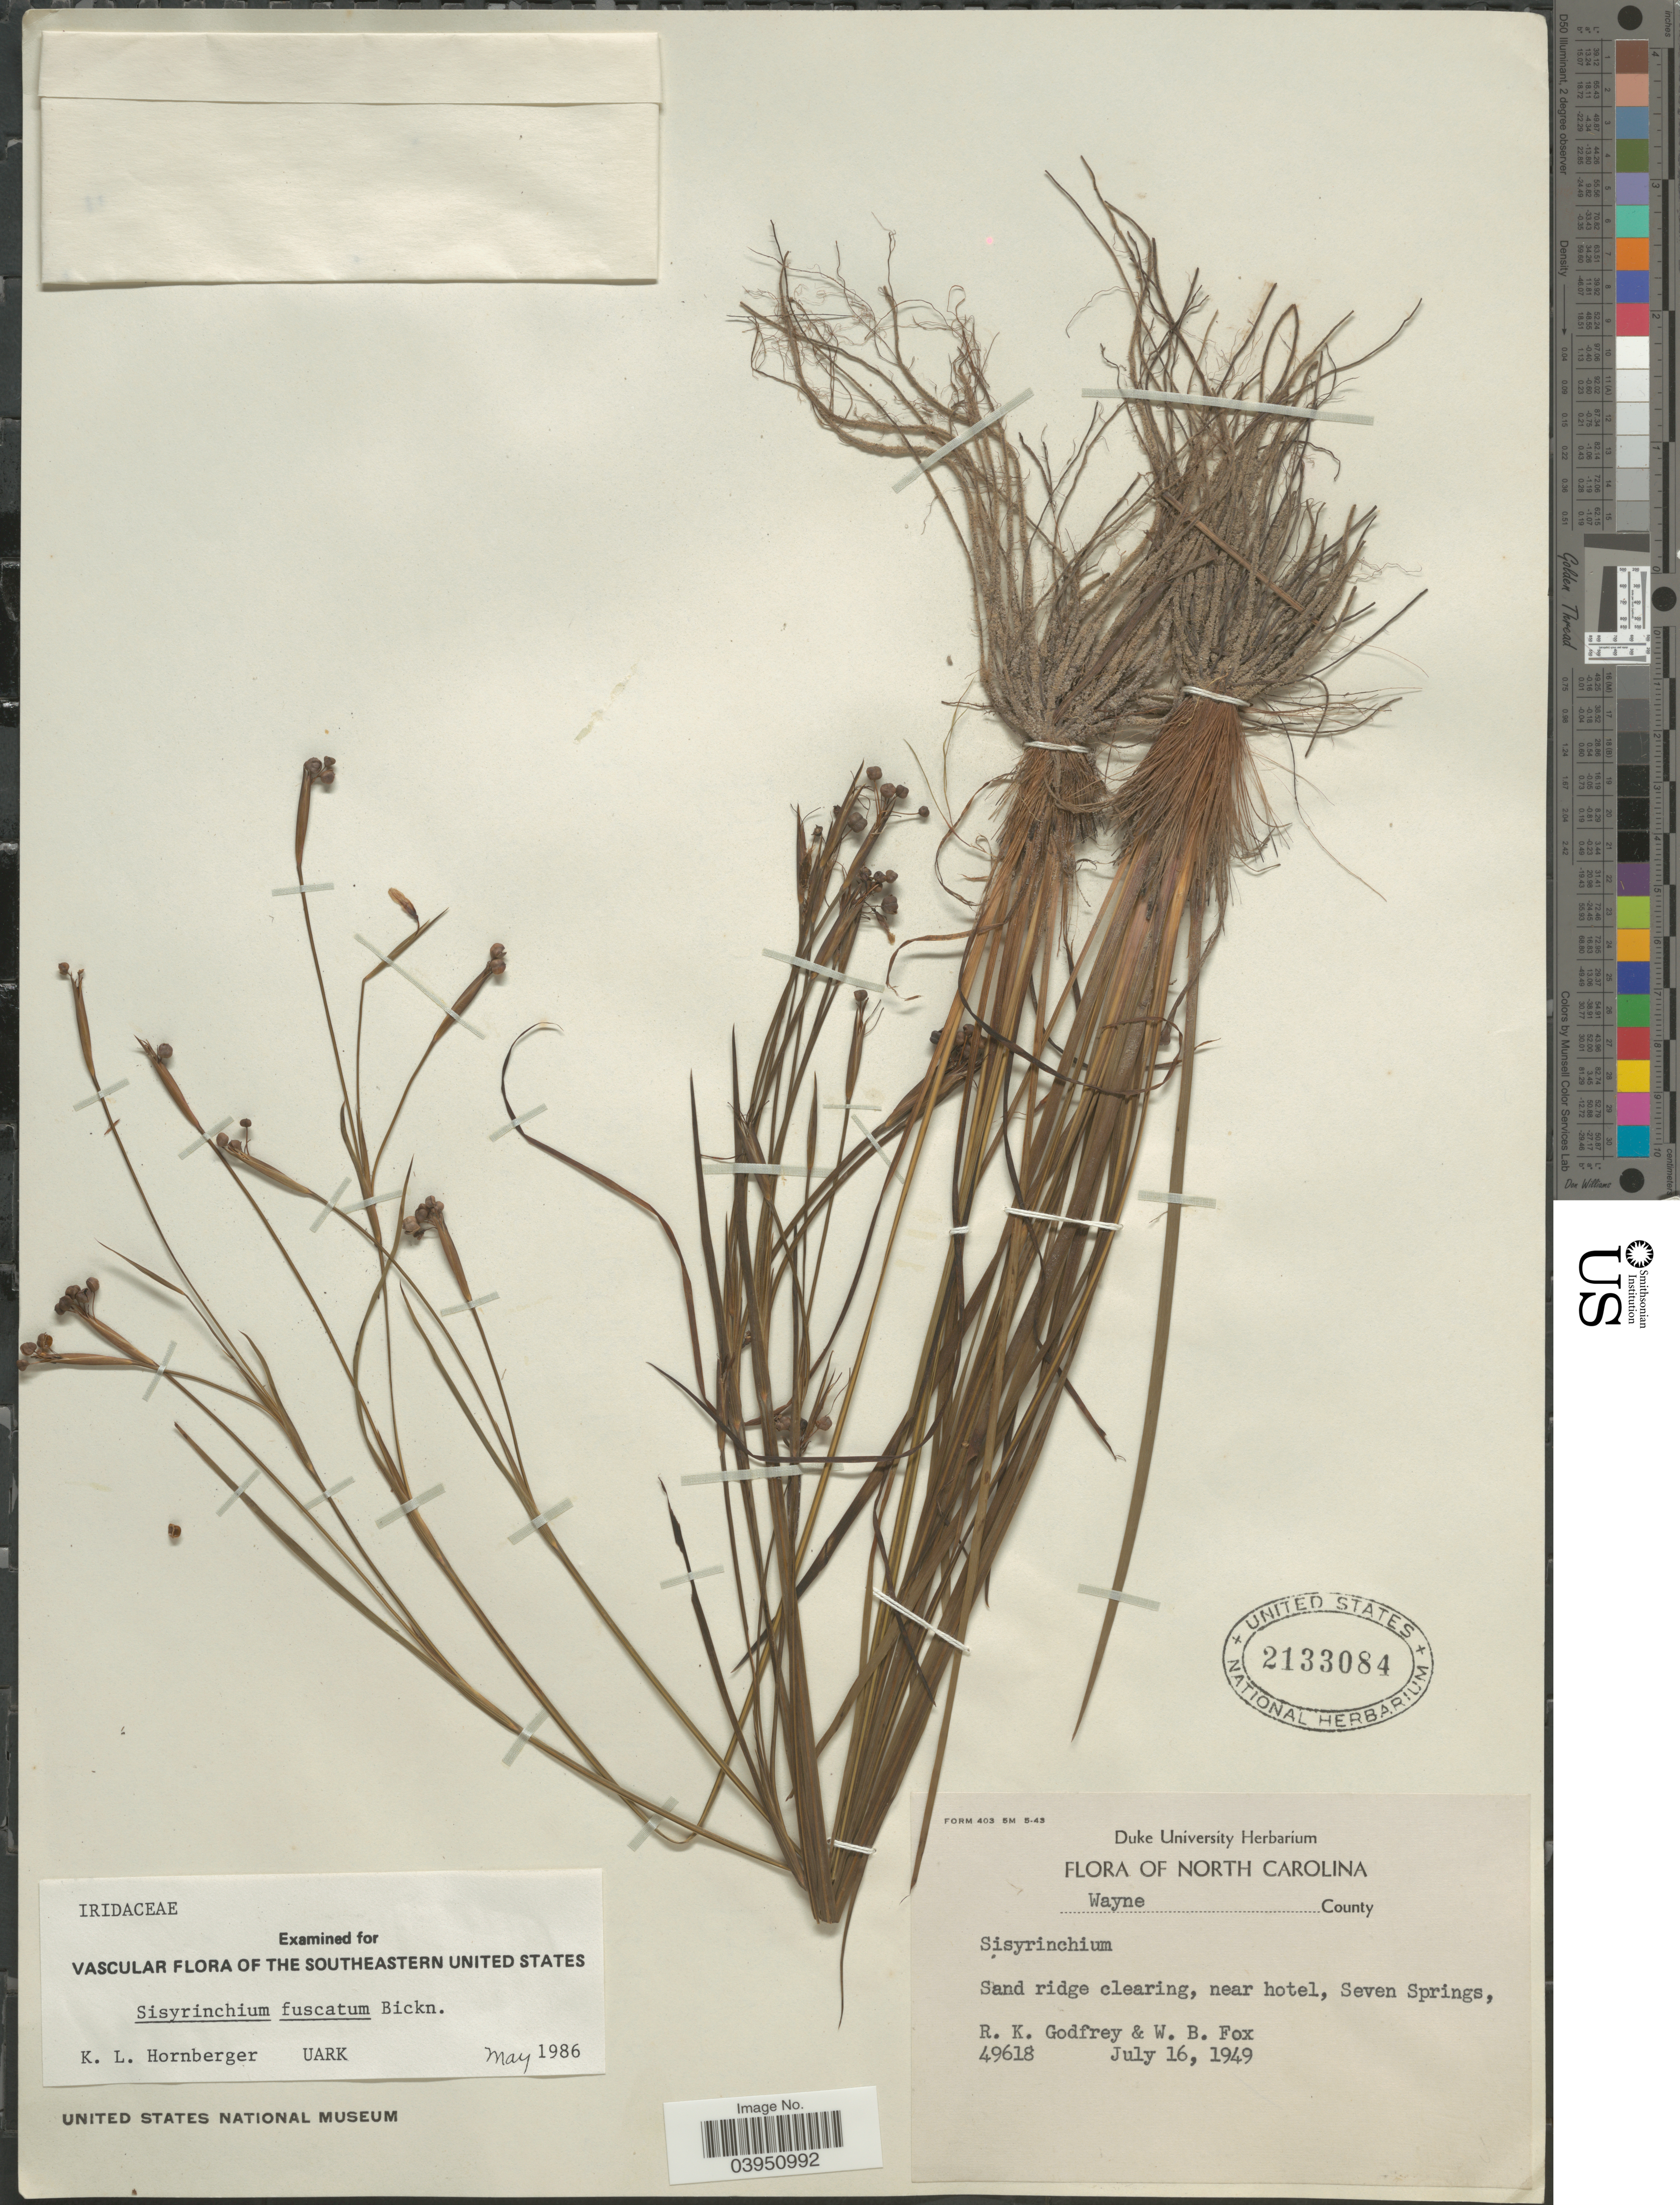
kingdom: Plantae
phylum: Tracheophyta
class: Liliopsida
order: Asparagales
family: Iridaceae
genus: Sisyrinchium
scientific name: Sisyrinchium fuscatum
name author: E.P. Bicknell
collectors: R. K. Godfrey & W. B. Fox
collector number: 49618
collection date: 1949-07-16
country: United States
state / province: North Carolina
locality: Wayne County. Seven Springs.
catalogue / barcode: US 2133084